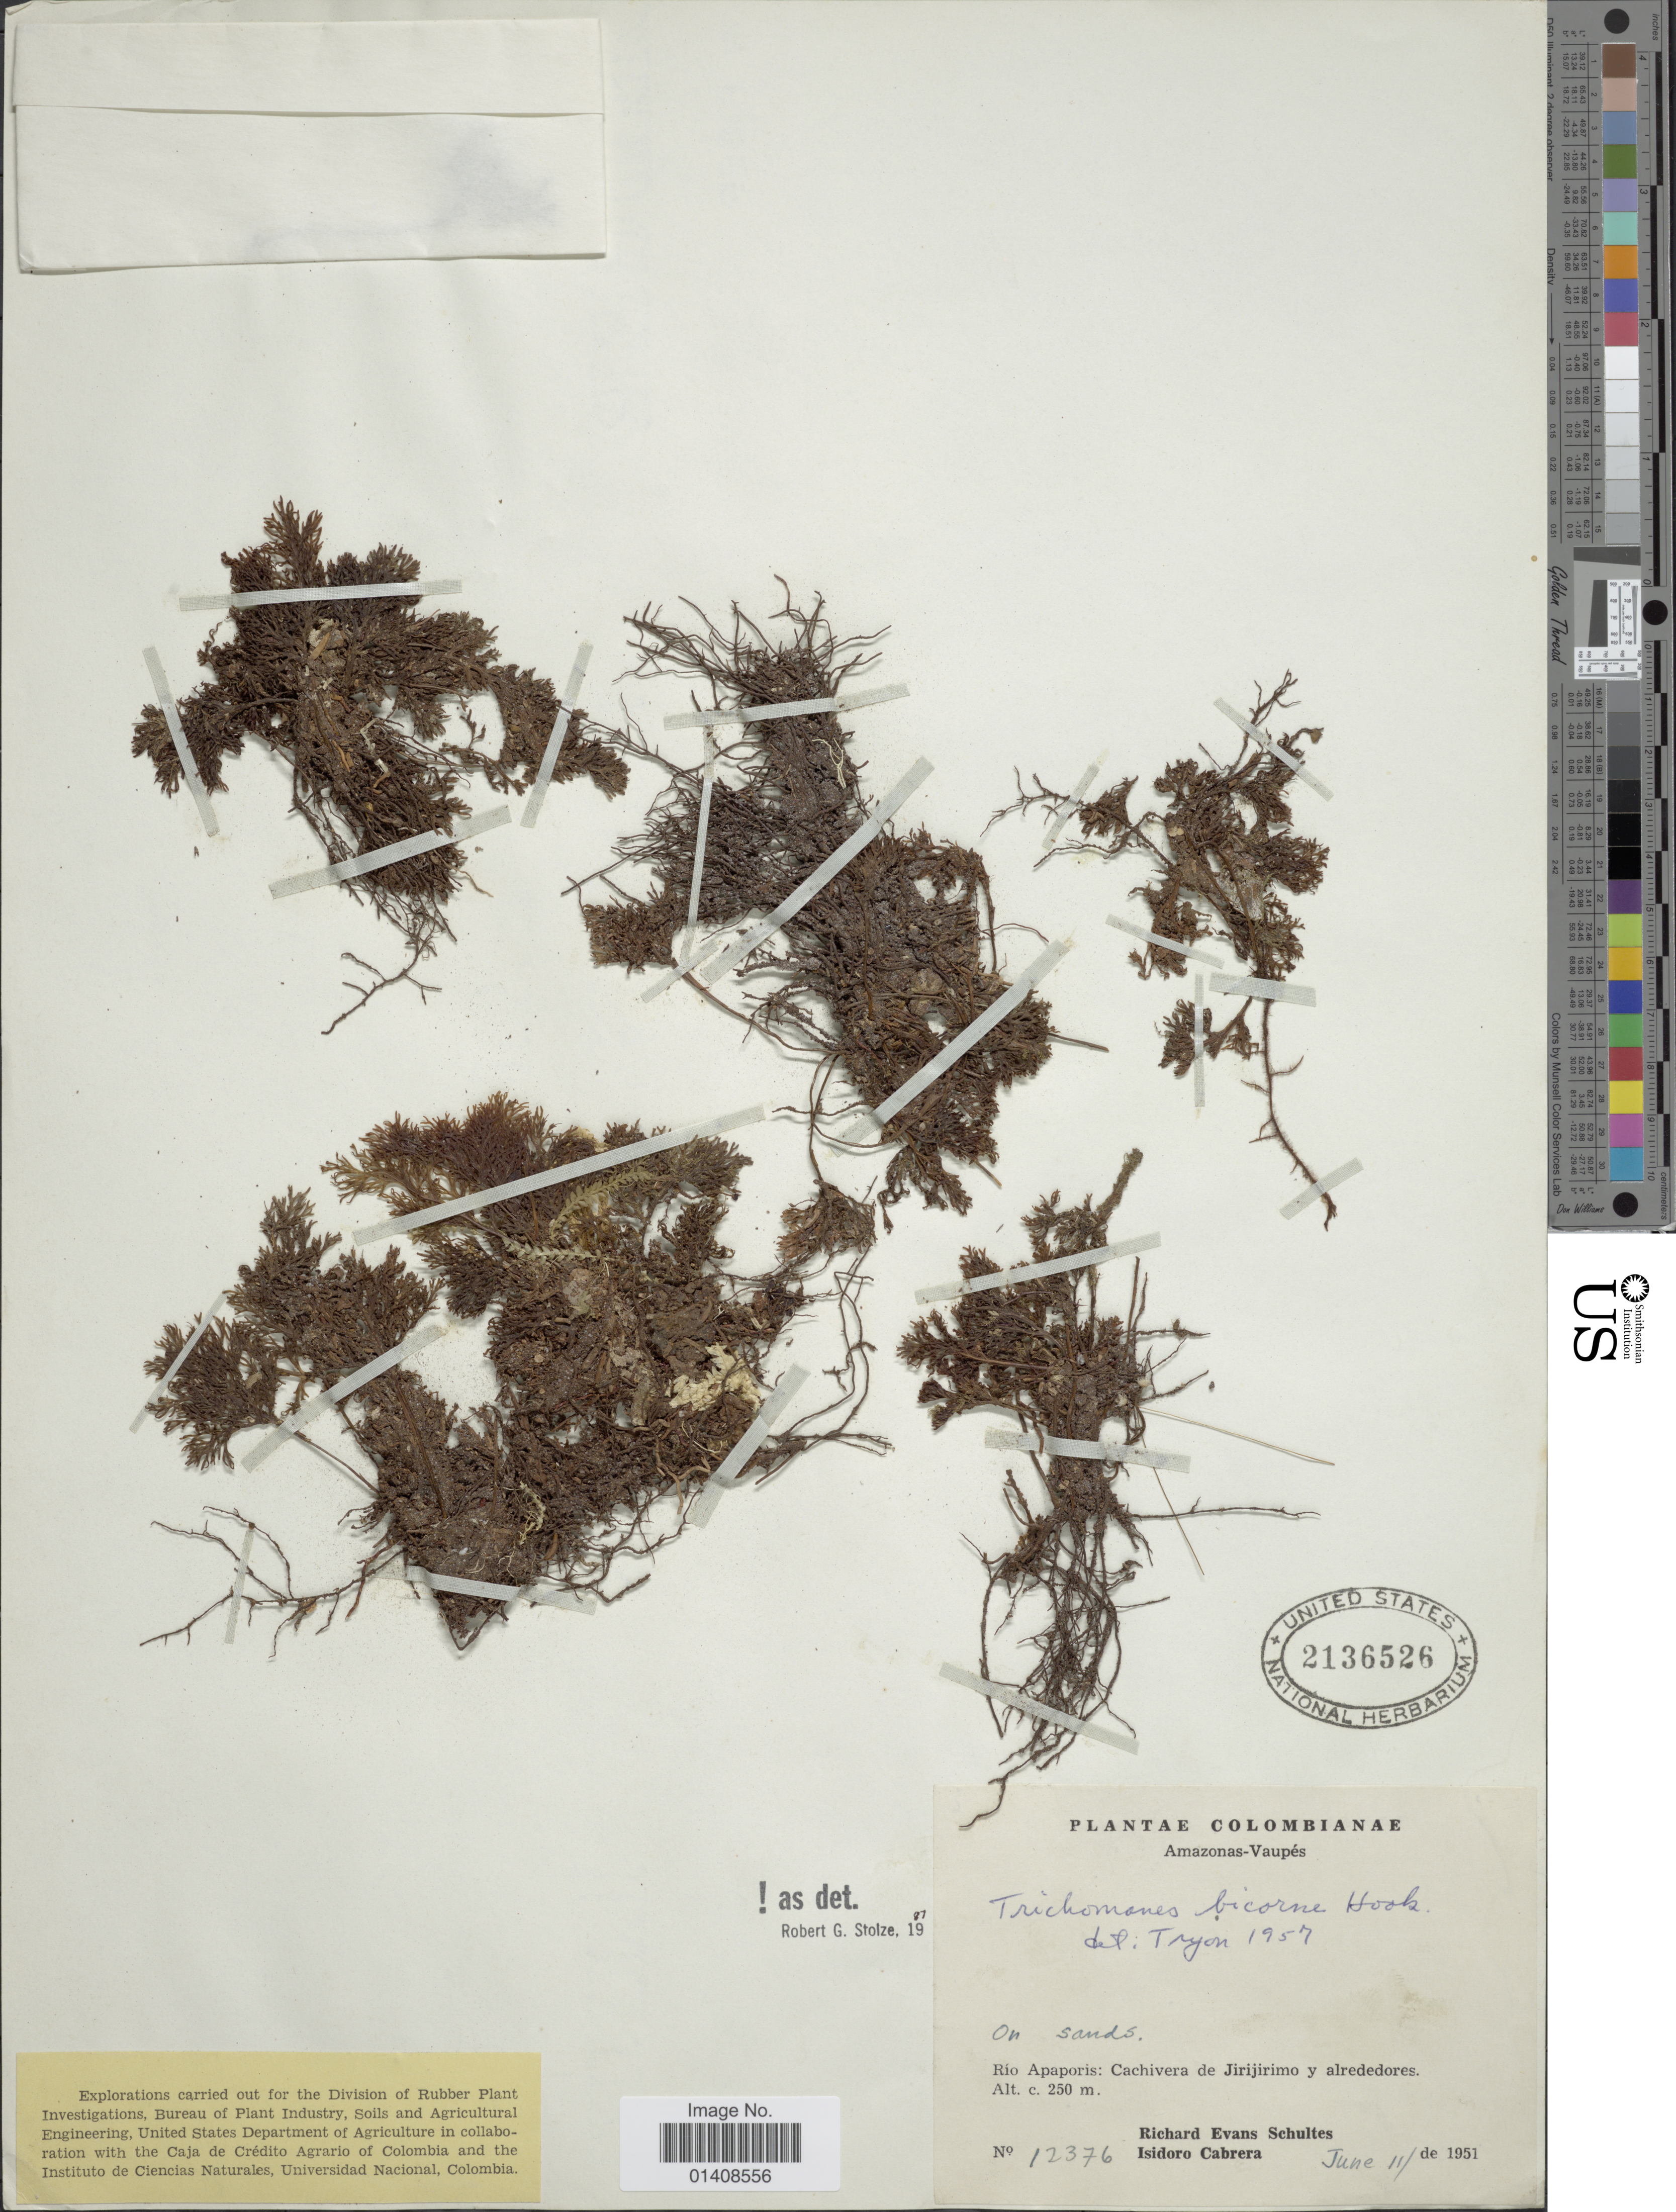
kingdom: Plantae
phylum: Tracheophyta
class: Polypodiopsida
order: Hymenophyllales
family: Hymenophyllaceae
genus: Trichomanes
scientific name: Trichomanes bicorne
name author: Hook.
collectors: R. E. Schultes & I. Cabrera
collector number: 12376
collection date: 1951-06-11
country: Colombia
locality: Amazonas-Vaupes, Rio ApaporisL Cachivera de Jirijirimo y alrededores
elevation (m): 250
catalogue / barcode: US 2136526